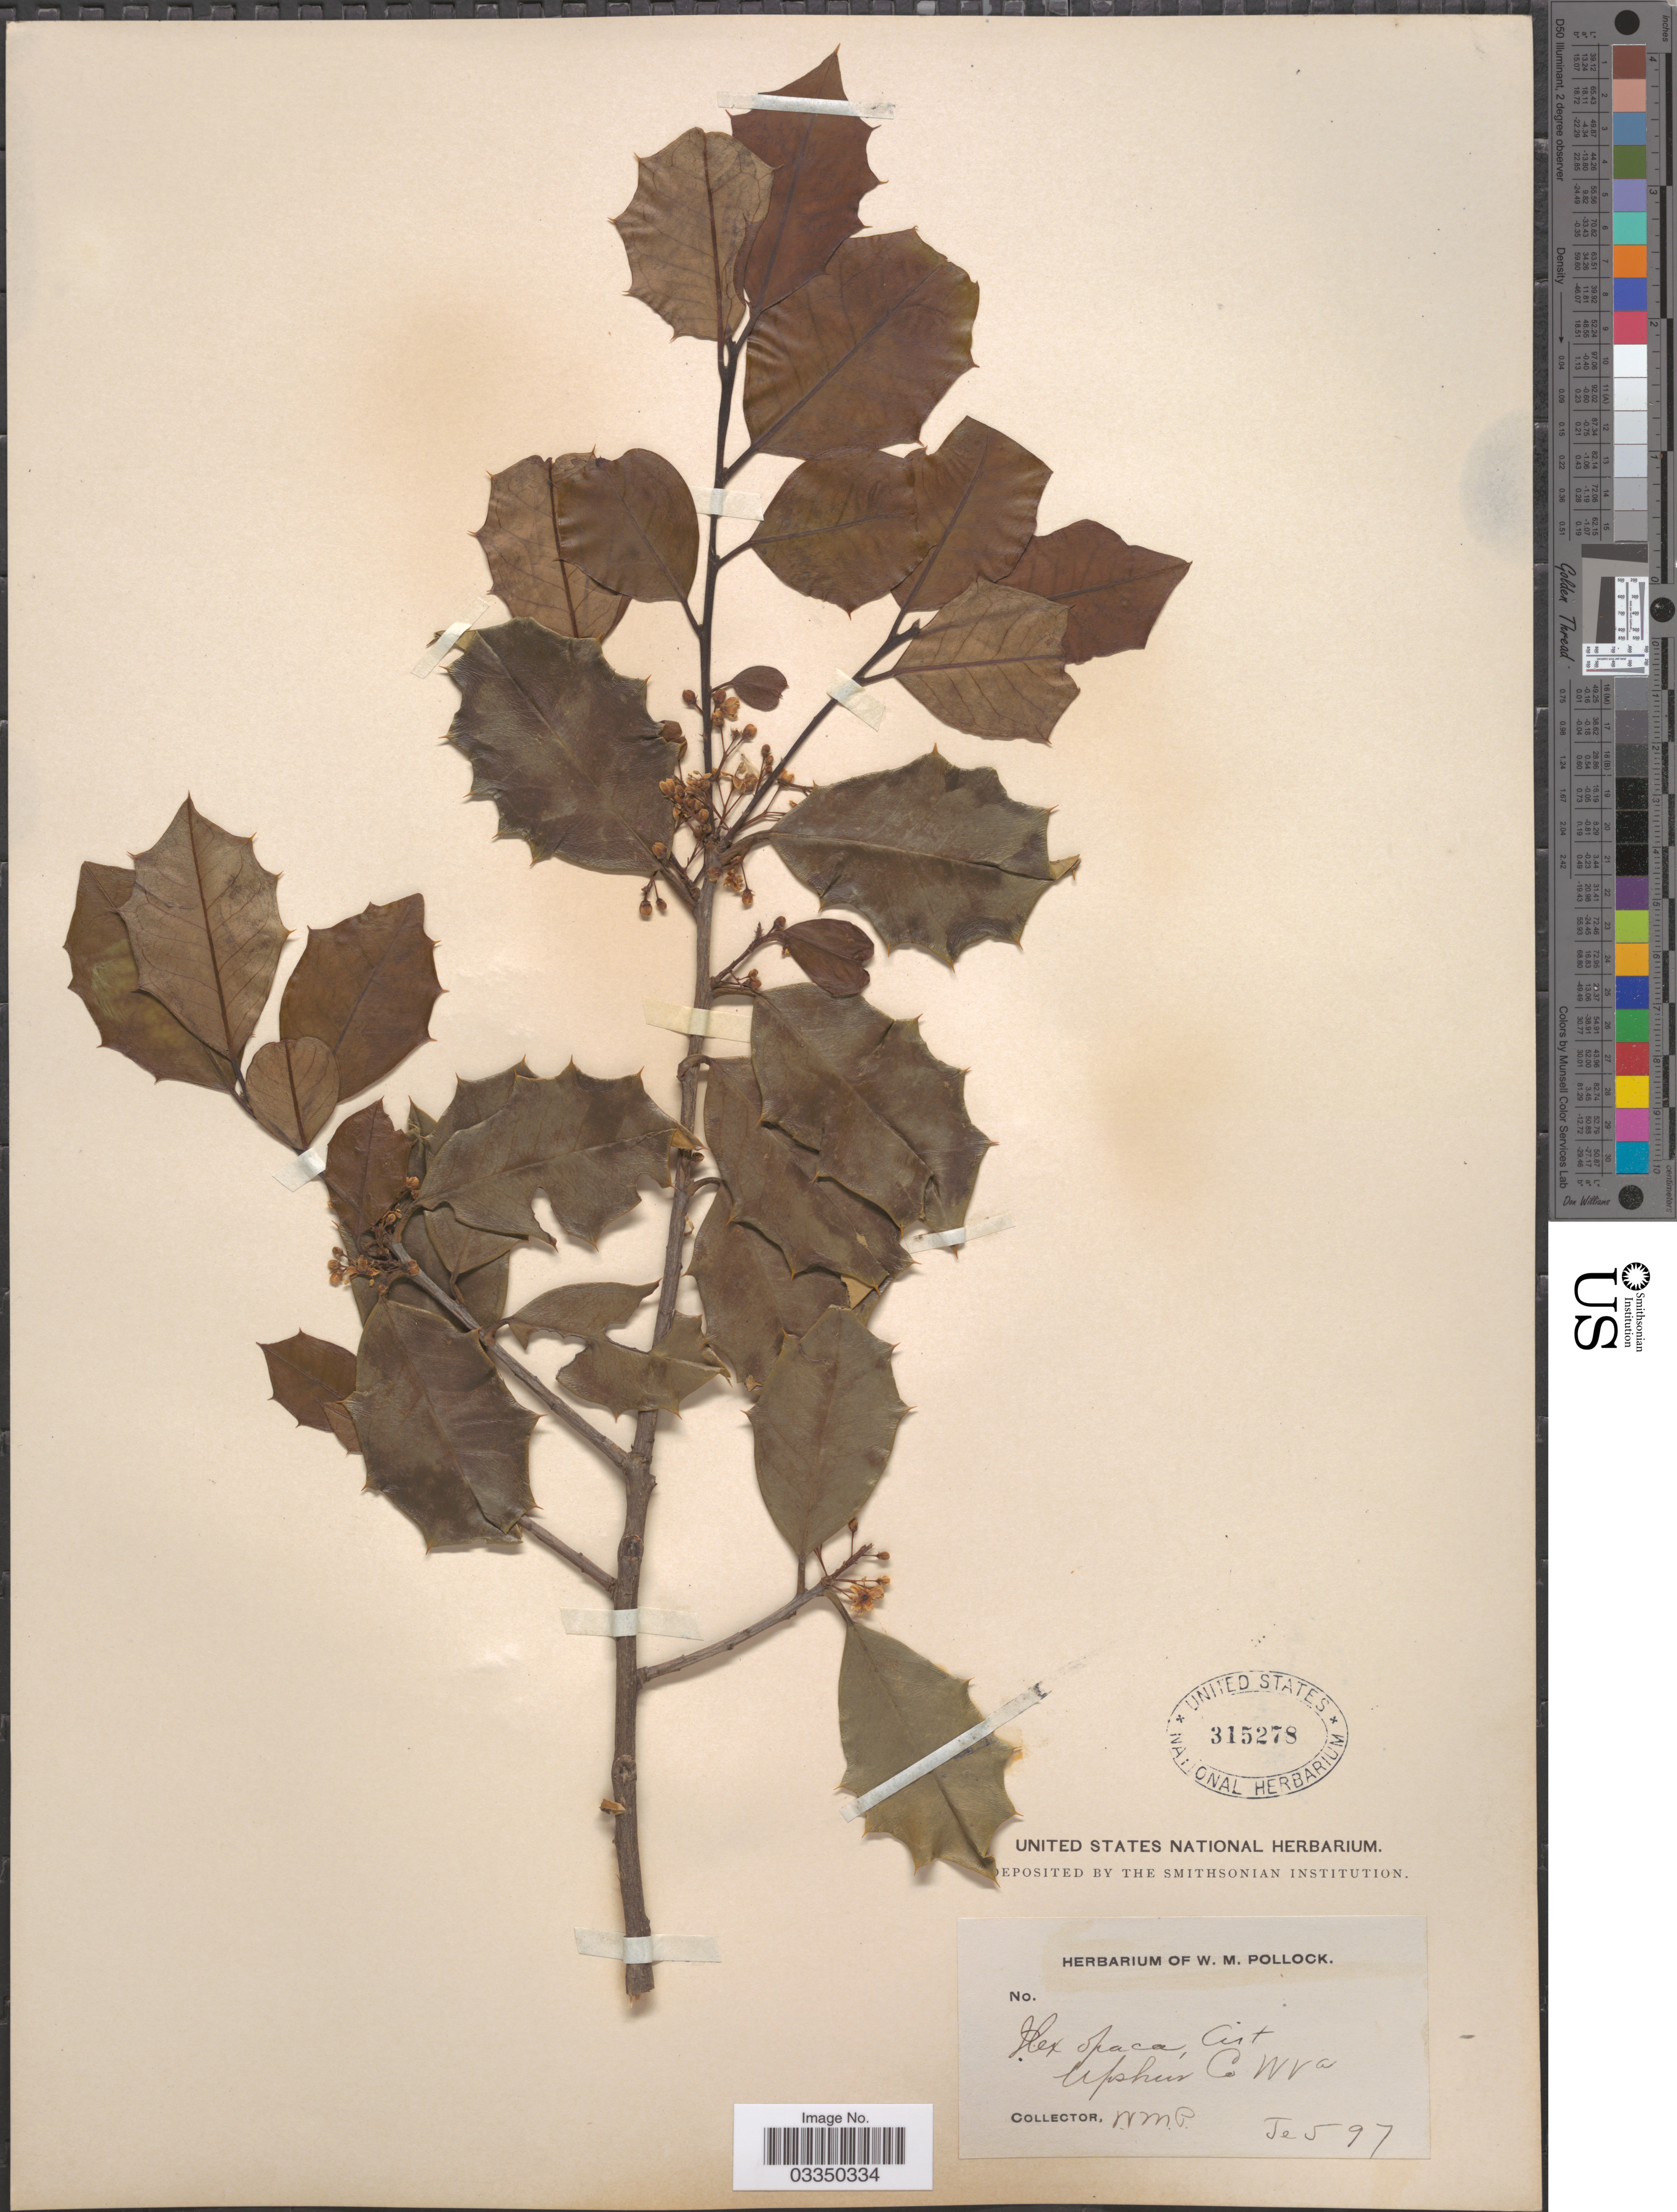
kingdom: Plantae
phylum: Tracheophyta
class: Magnoliopsida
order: Aquifoliales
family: Aquifoliaceae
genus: Ilex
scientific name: Ilex opaca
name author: Aiton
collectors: W. M. Pollock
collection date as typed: Transcribed d/m/y: 5/1/97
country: United States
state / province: West Virginia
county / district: Upshur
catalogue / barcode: US 315278